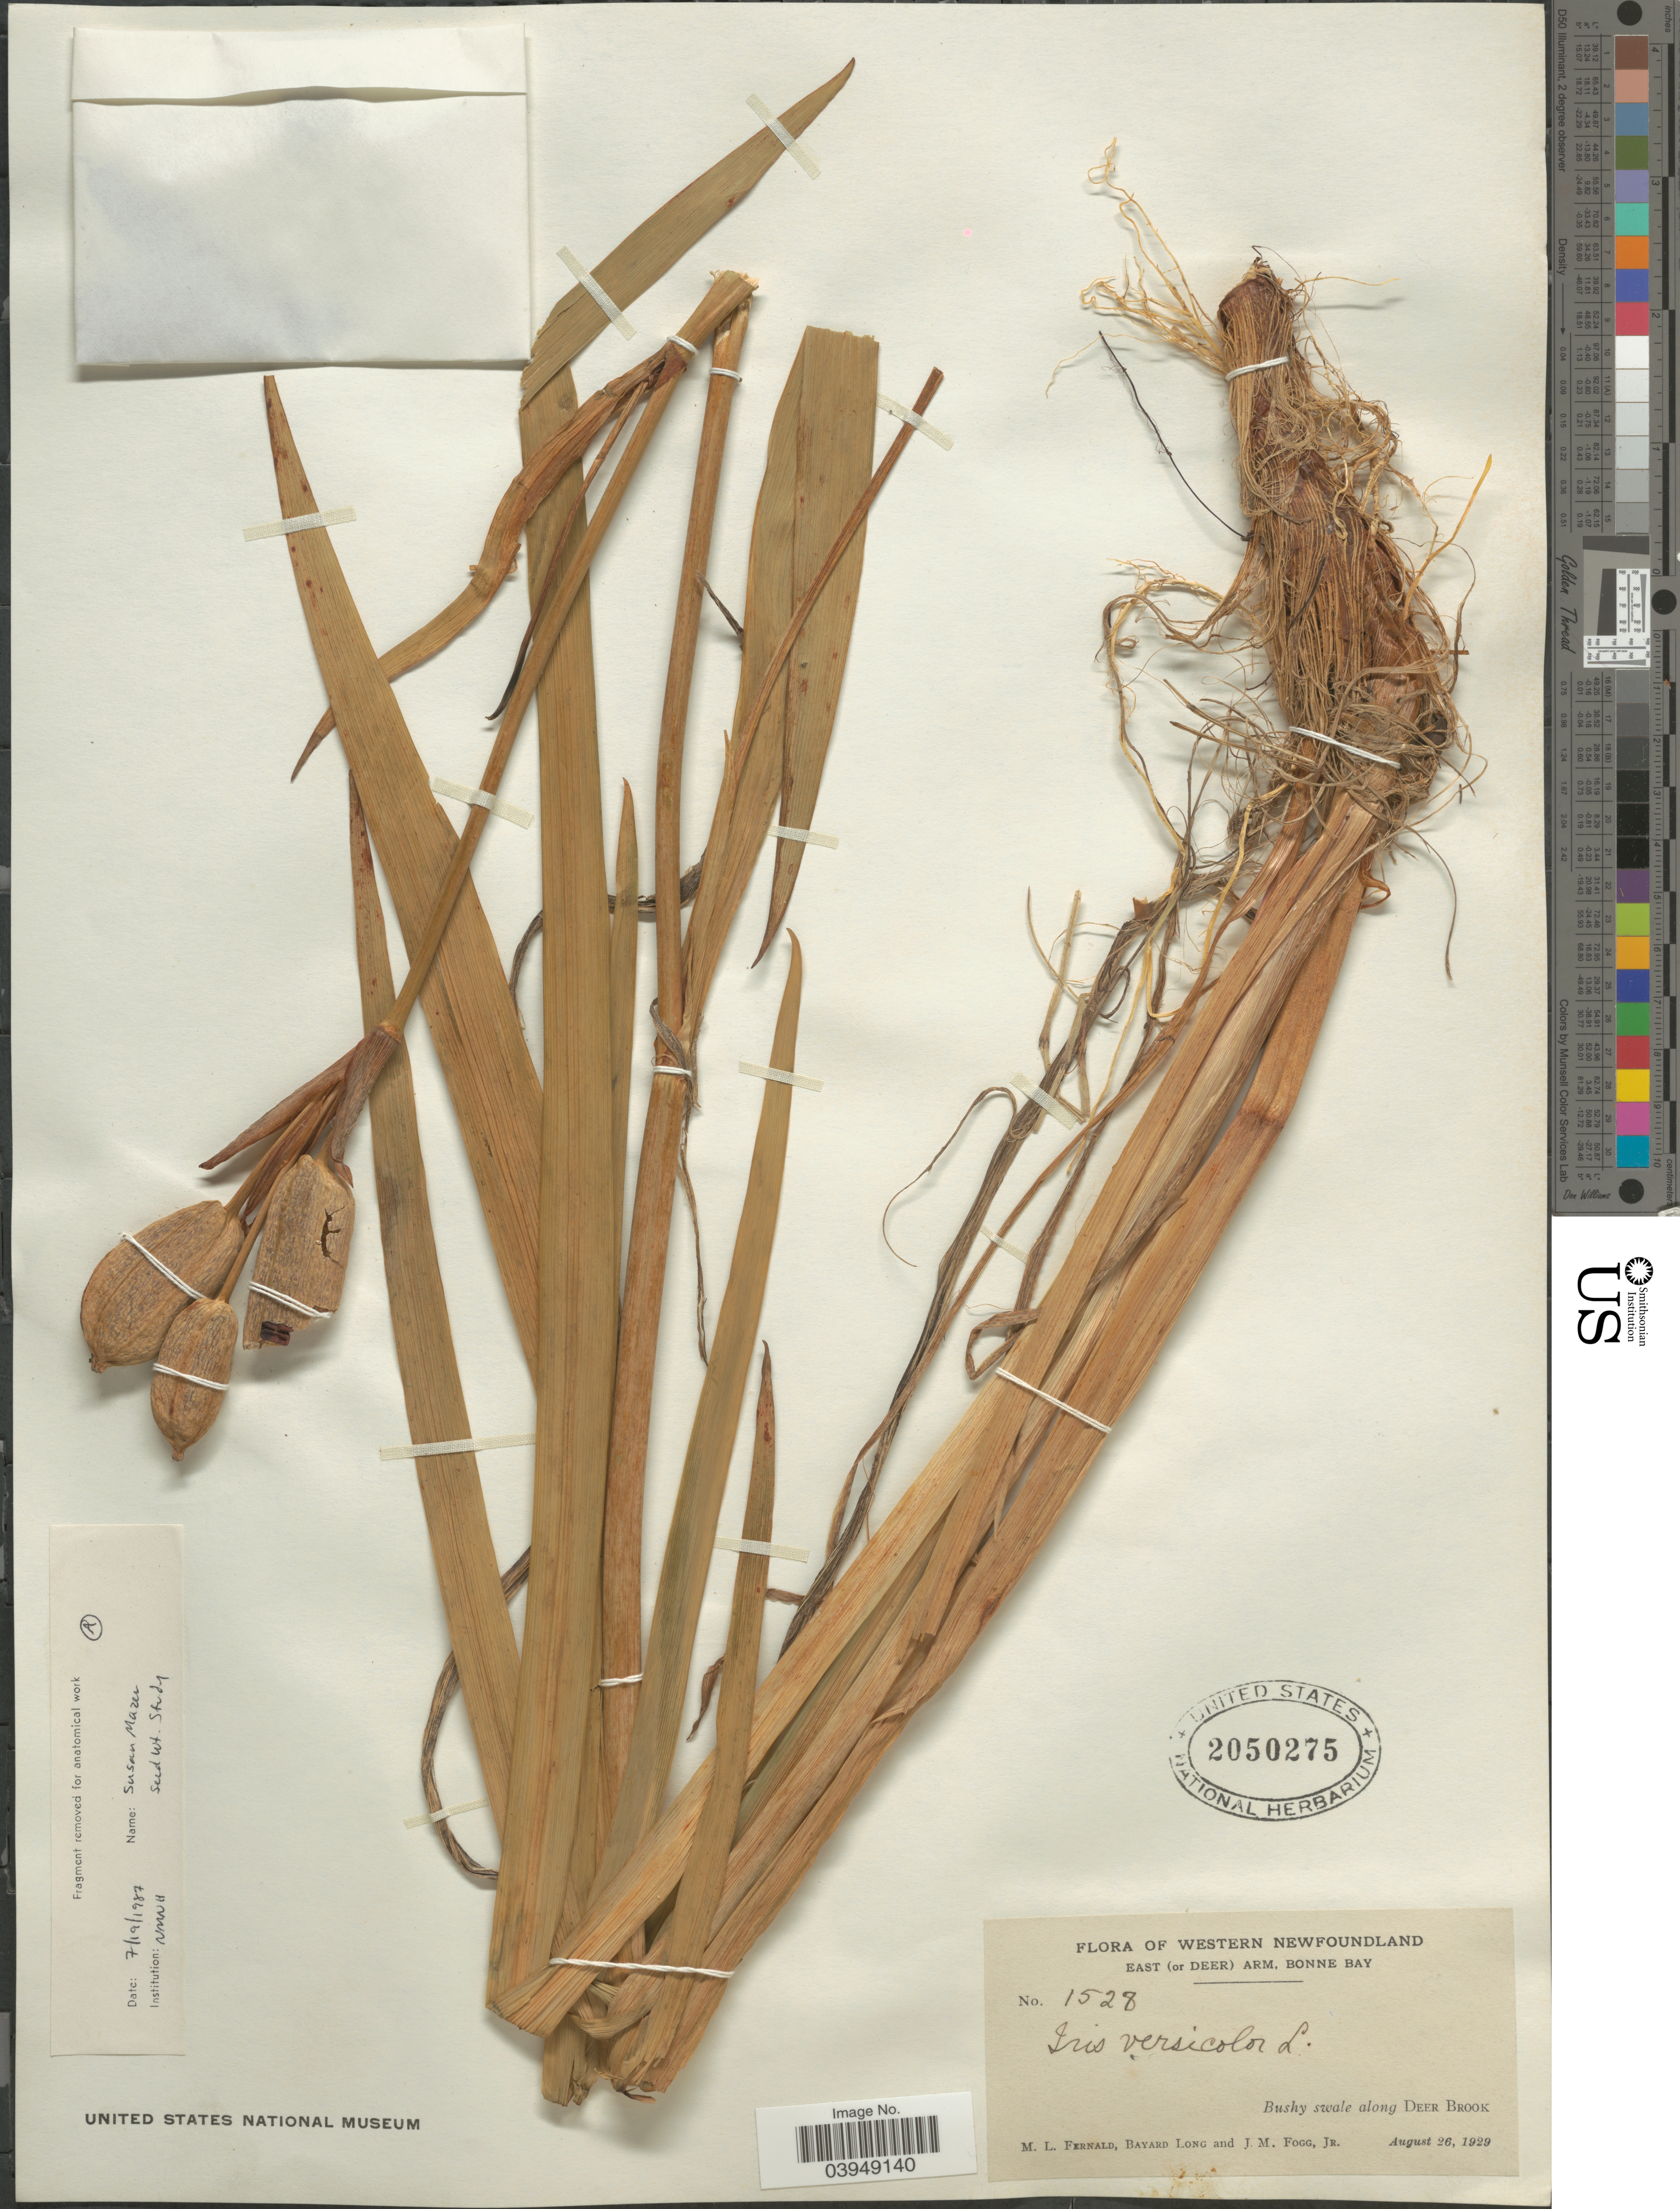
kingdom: Plantae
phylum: Tracheophyta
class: Liliopsida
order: Asparagales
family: Iridaceae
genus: Iris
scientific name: Iris versicolor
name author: L.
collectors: M. L. Fernald, B. Long & J. Fogg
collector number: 1528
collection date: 1929-08-26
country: Canada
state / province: Newfoundland and Labrador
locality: Western Newfoundland. East (or Deer) Arm, Bonne Bay. Bushy swale along Deer Brook.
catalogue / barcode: US 2050275